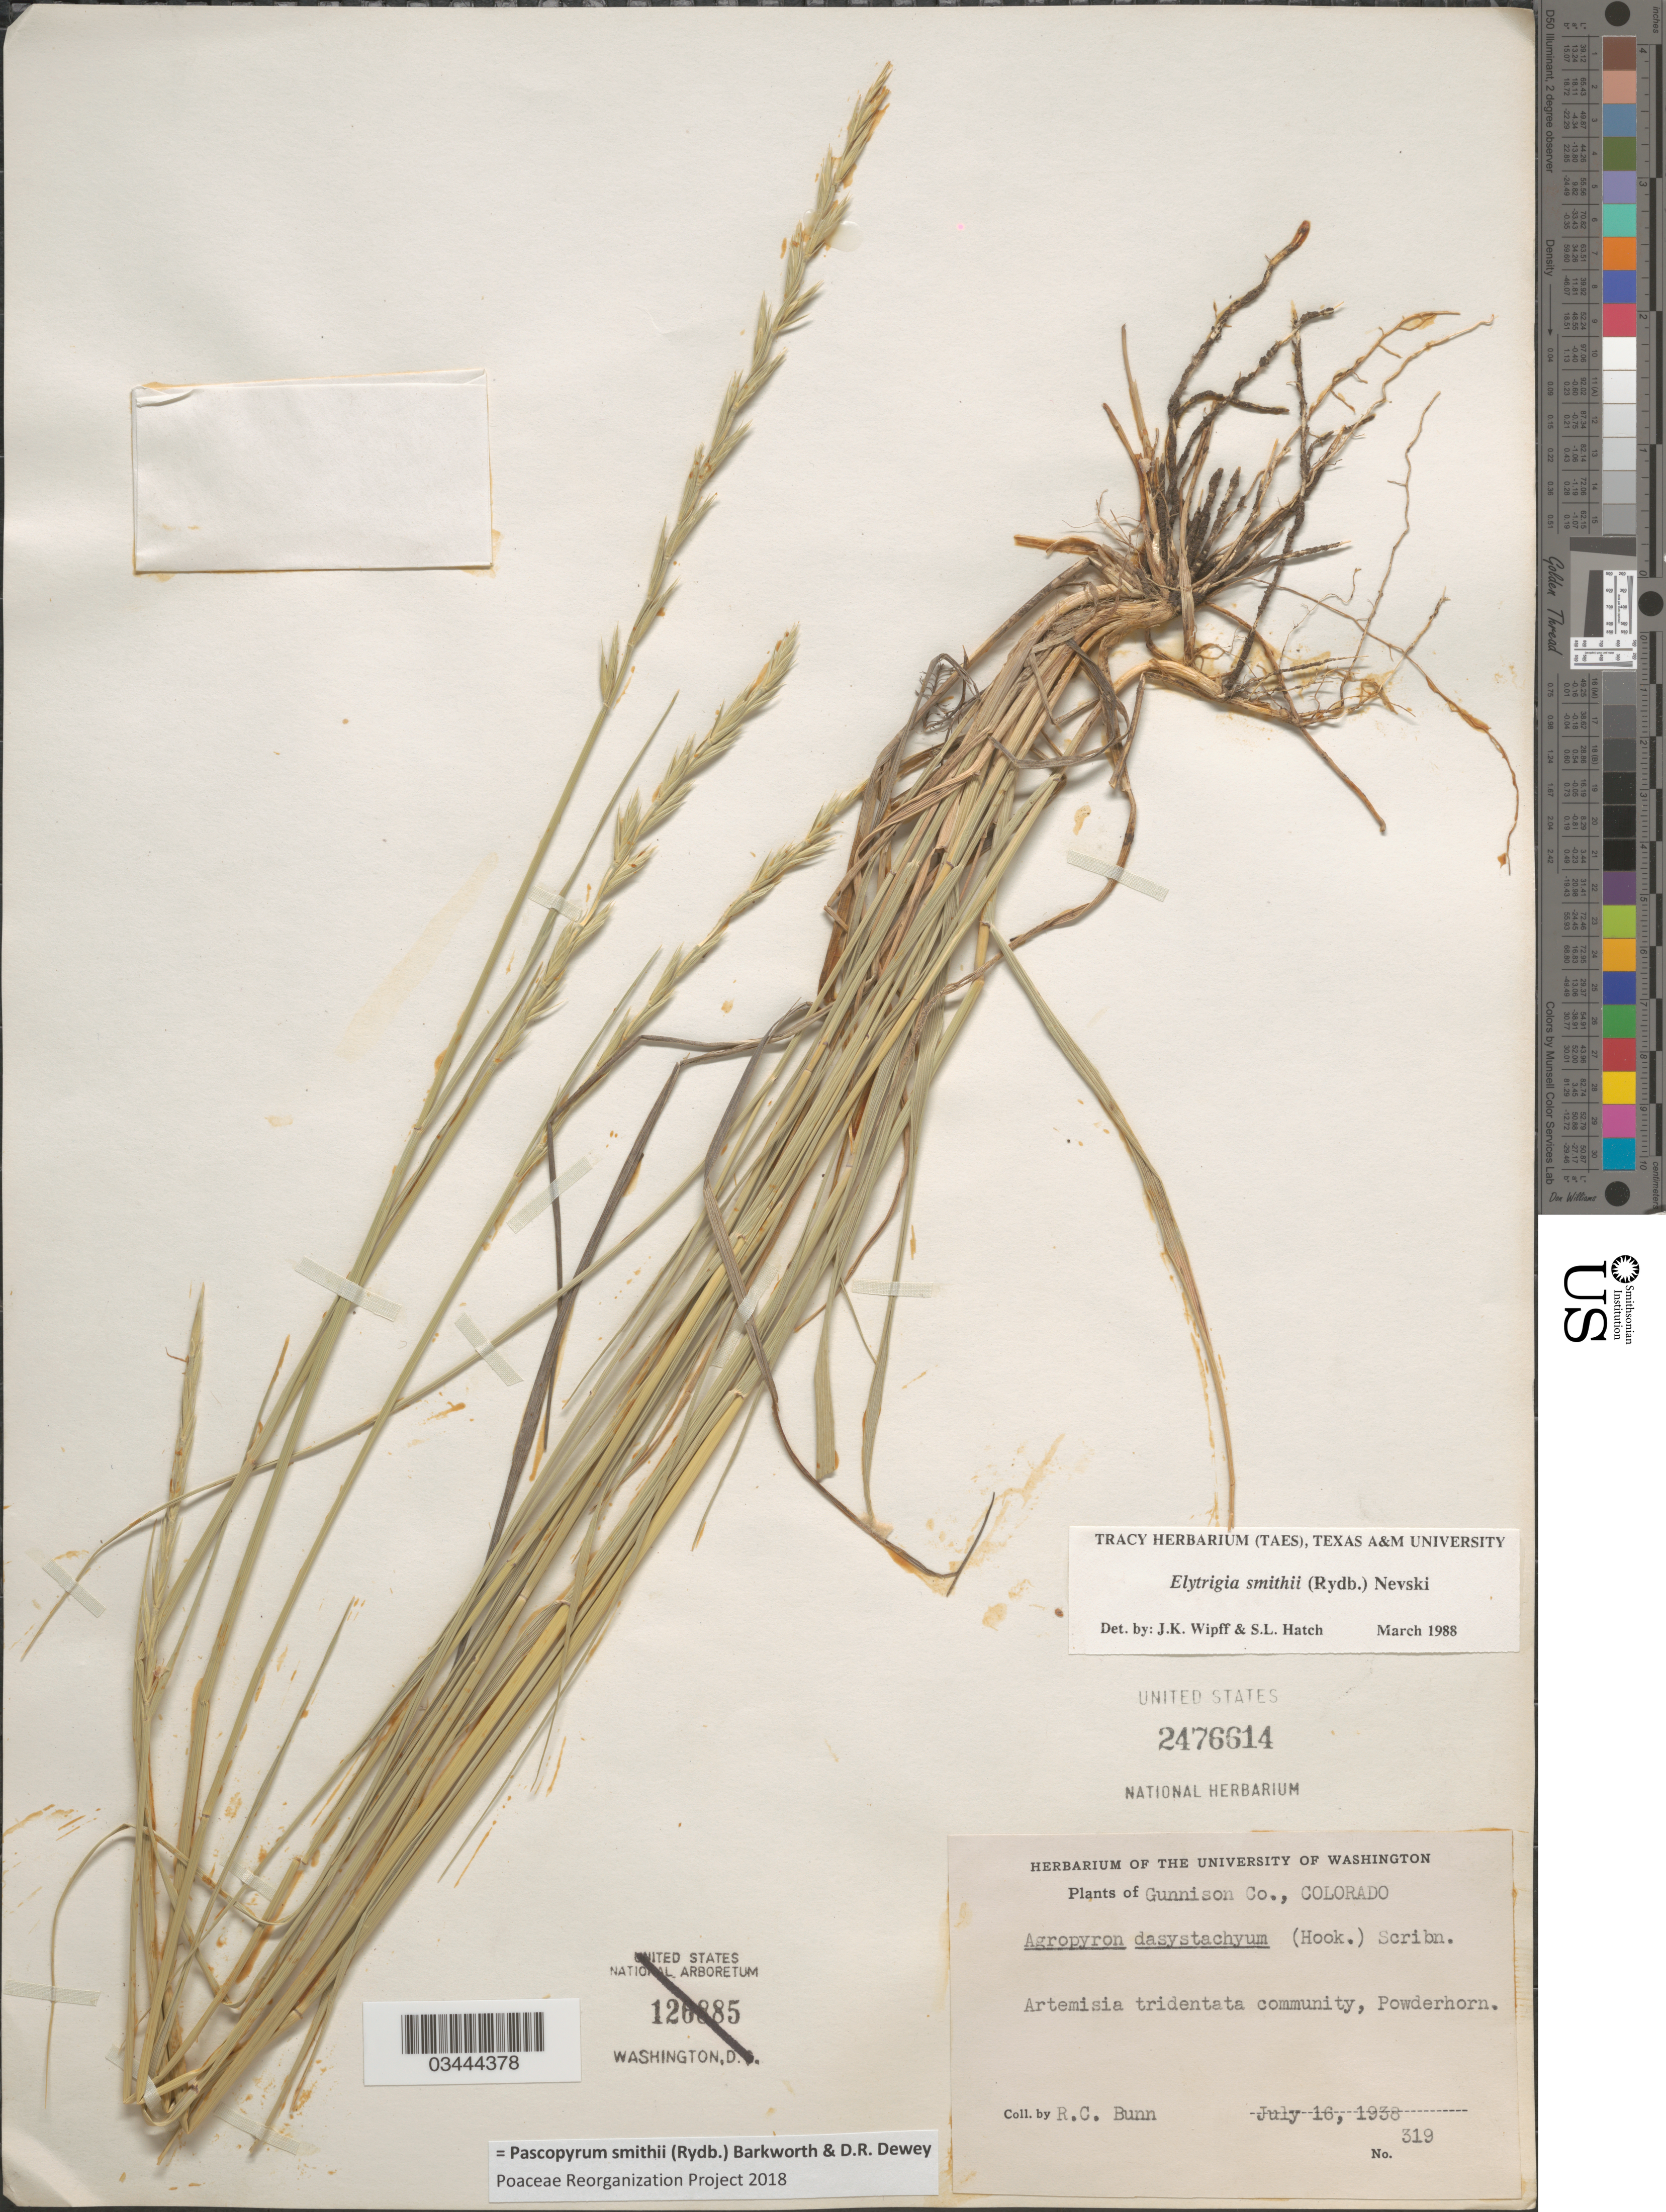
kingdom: Plantae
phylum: Tracheophyta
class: Liliopsida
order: Poales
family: Poaceae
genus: Pascopyrum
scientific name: Pascopyrum smithii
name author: (Rydb.) Barkworth & Dewey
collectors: R. Bunn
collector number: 319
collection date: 1938-07-16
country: United States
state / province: Colorado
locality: Gunnison Co. Powderhorn.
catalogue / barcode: US 2476614